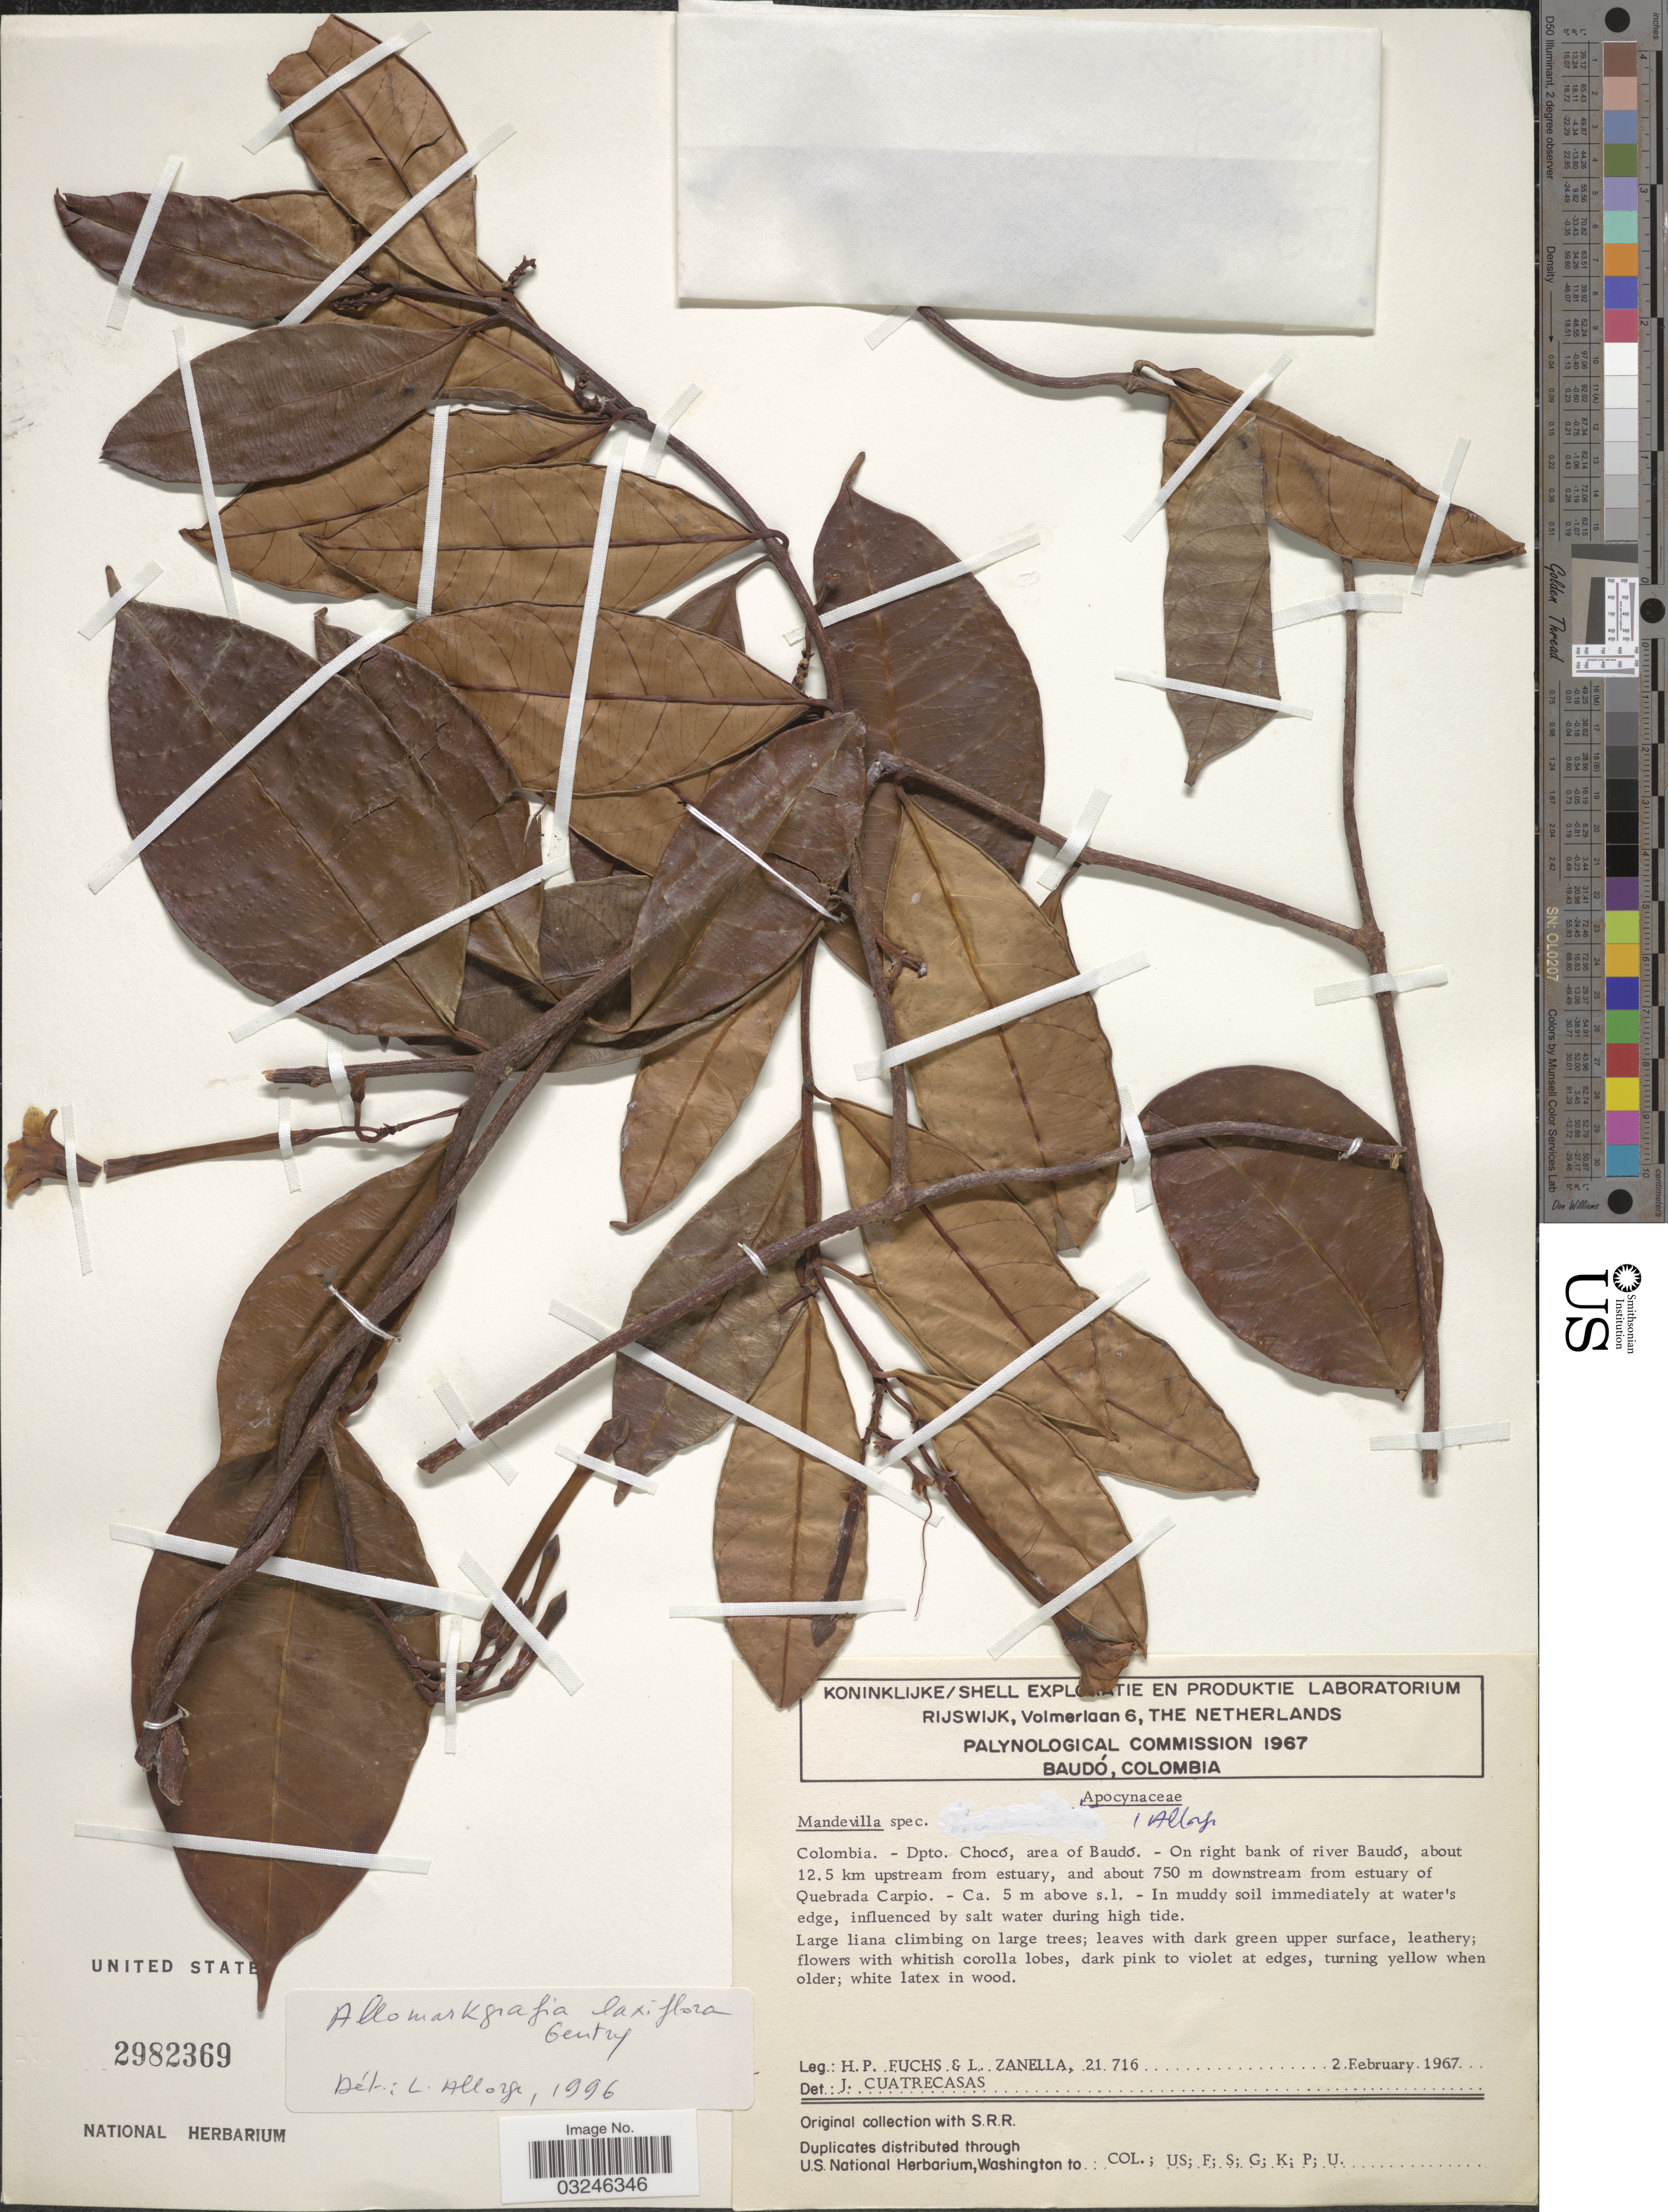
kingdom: Plantae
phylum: Tracheophyta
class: Magnoliopsida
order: Gentianales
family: Apocynaceae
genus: Allomarkgrafia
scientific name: Allomarkgrafia laxiflora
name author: A.H. Gentry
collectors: H. P. Fuchs & L. Zanella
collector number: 21716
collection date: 1967-02-02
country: Colombia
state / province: Chocó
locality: Dpto. Chocó, area of Baudó. - On right bank of river Baudó, about 12.5 km upstream from estuary, and about 750 m downstream from estuary of Quebrada Carpio.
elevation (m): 5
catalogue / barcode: US 2982369